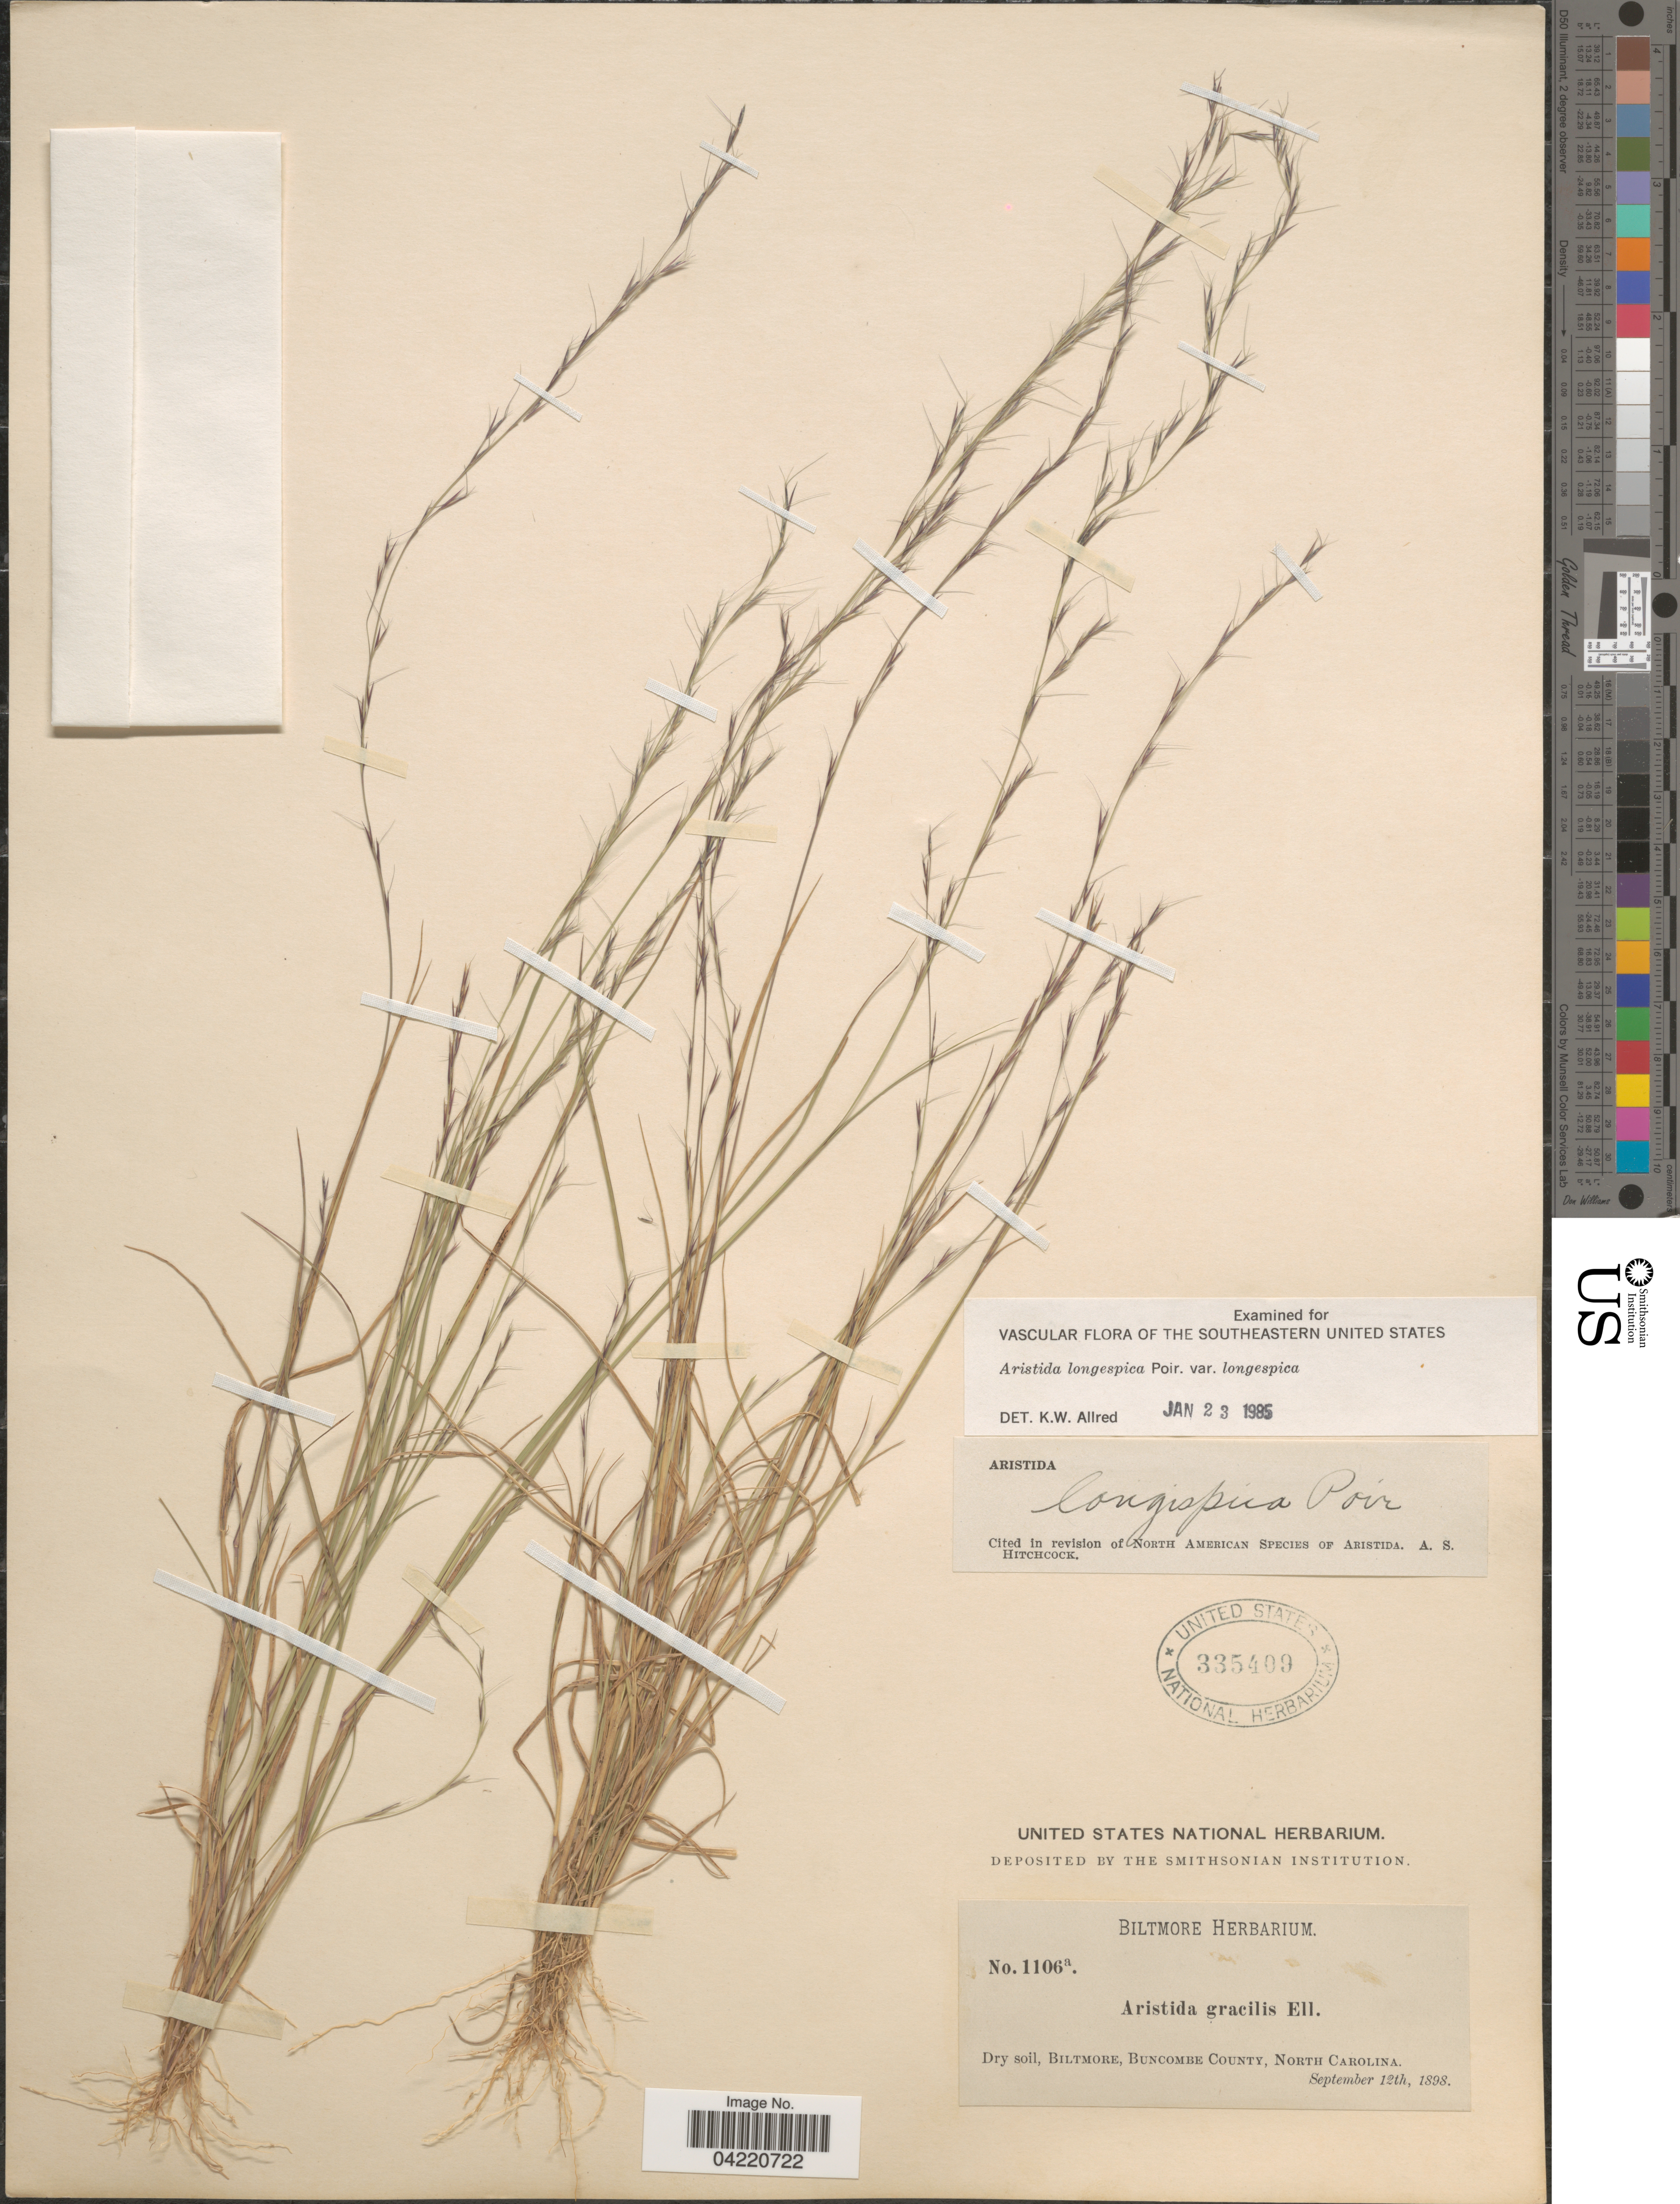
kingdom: Plantae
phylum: Tracheophyta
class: Liliopsida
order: Poales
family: Poaceae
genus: Aristida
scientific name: Aristida longespica var. longespica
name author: Poir.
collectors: ex herb. Biltmore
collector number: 1106a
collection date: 1898-09-12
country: United States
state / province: North Carolina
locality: Dry soil, Biltmore, Buncombe County.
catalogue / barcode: US 335409